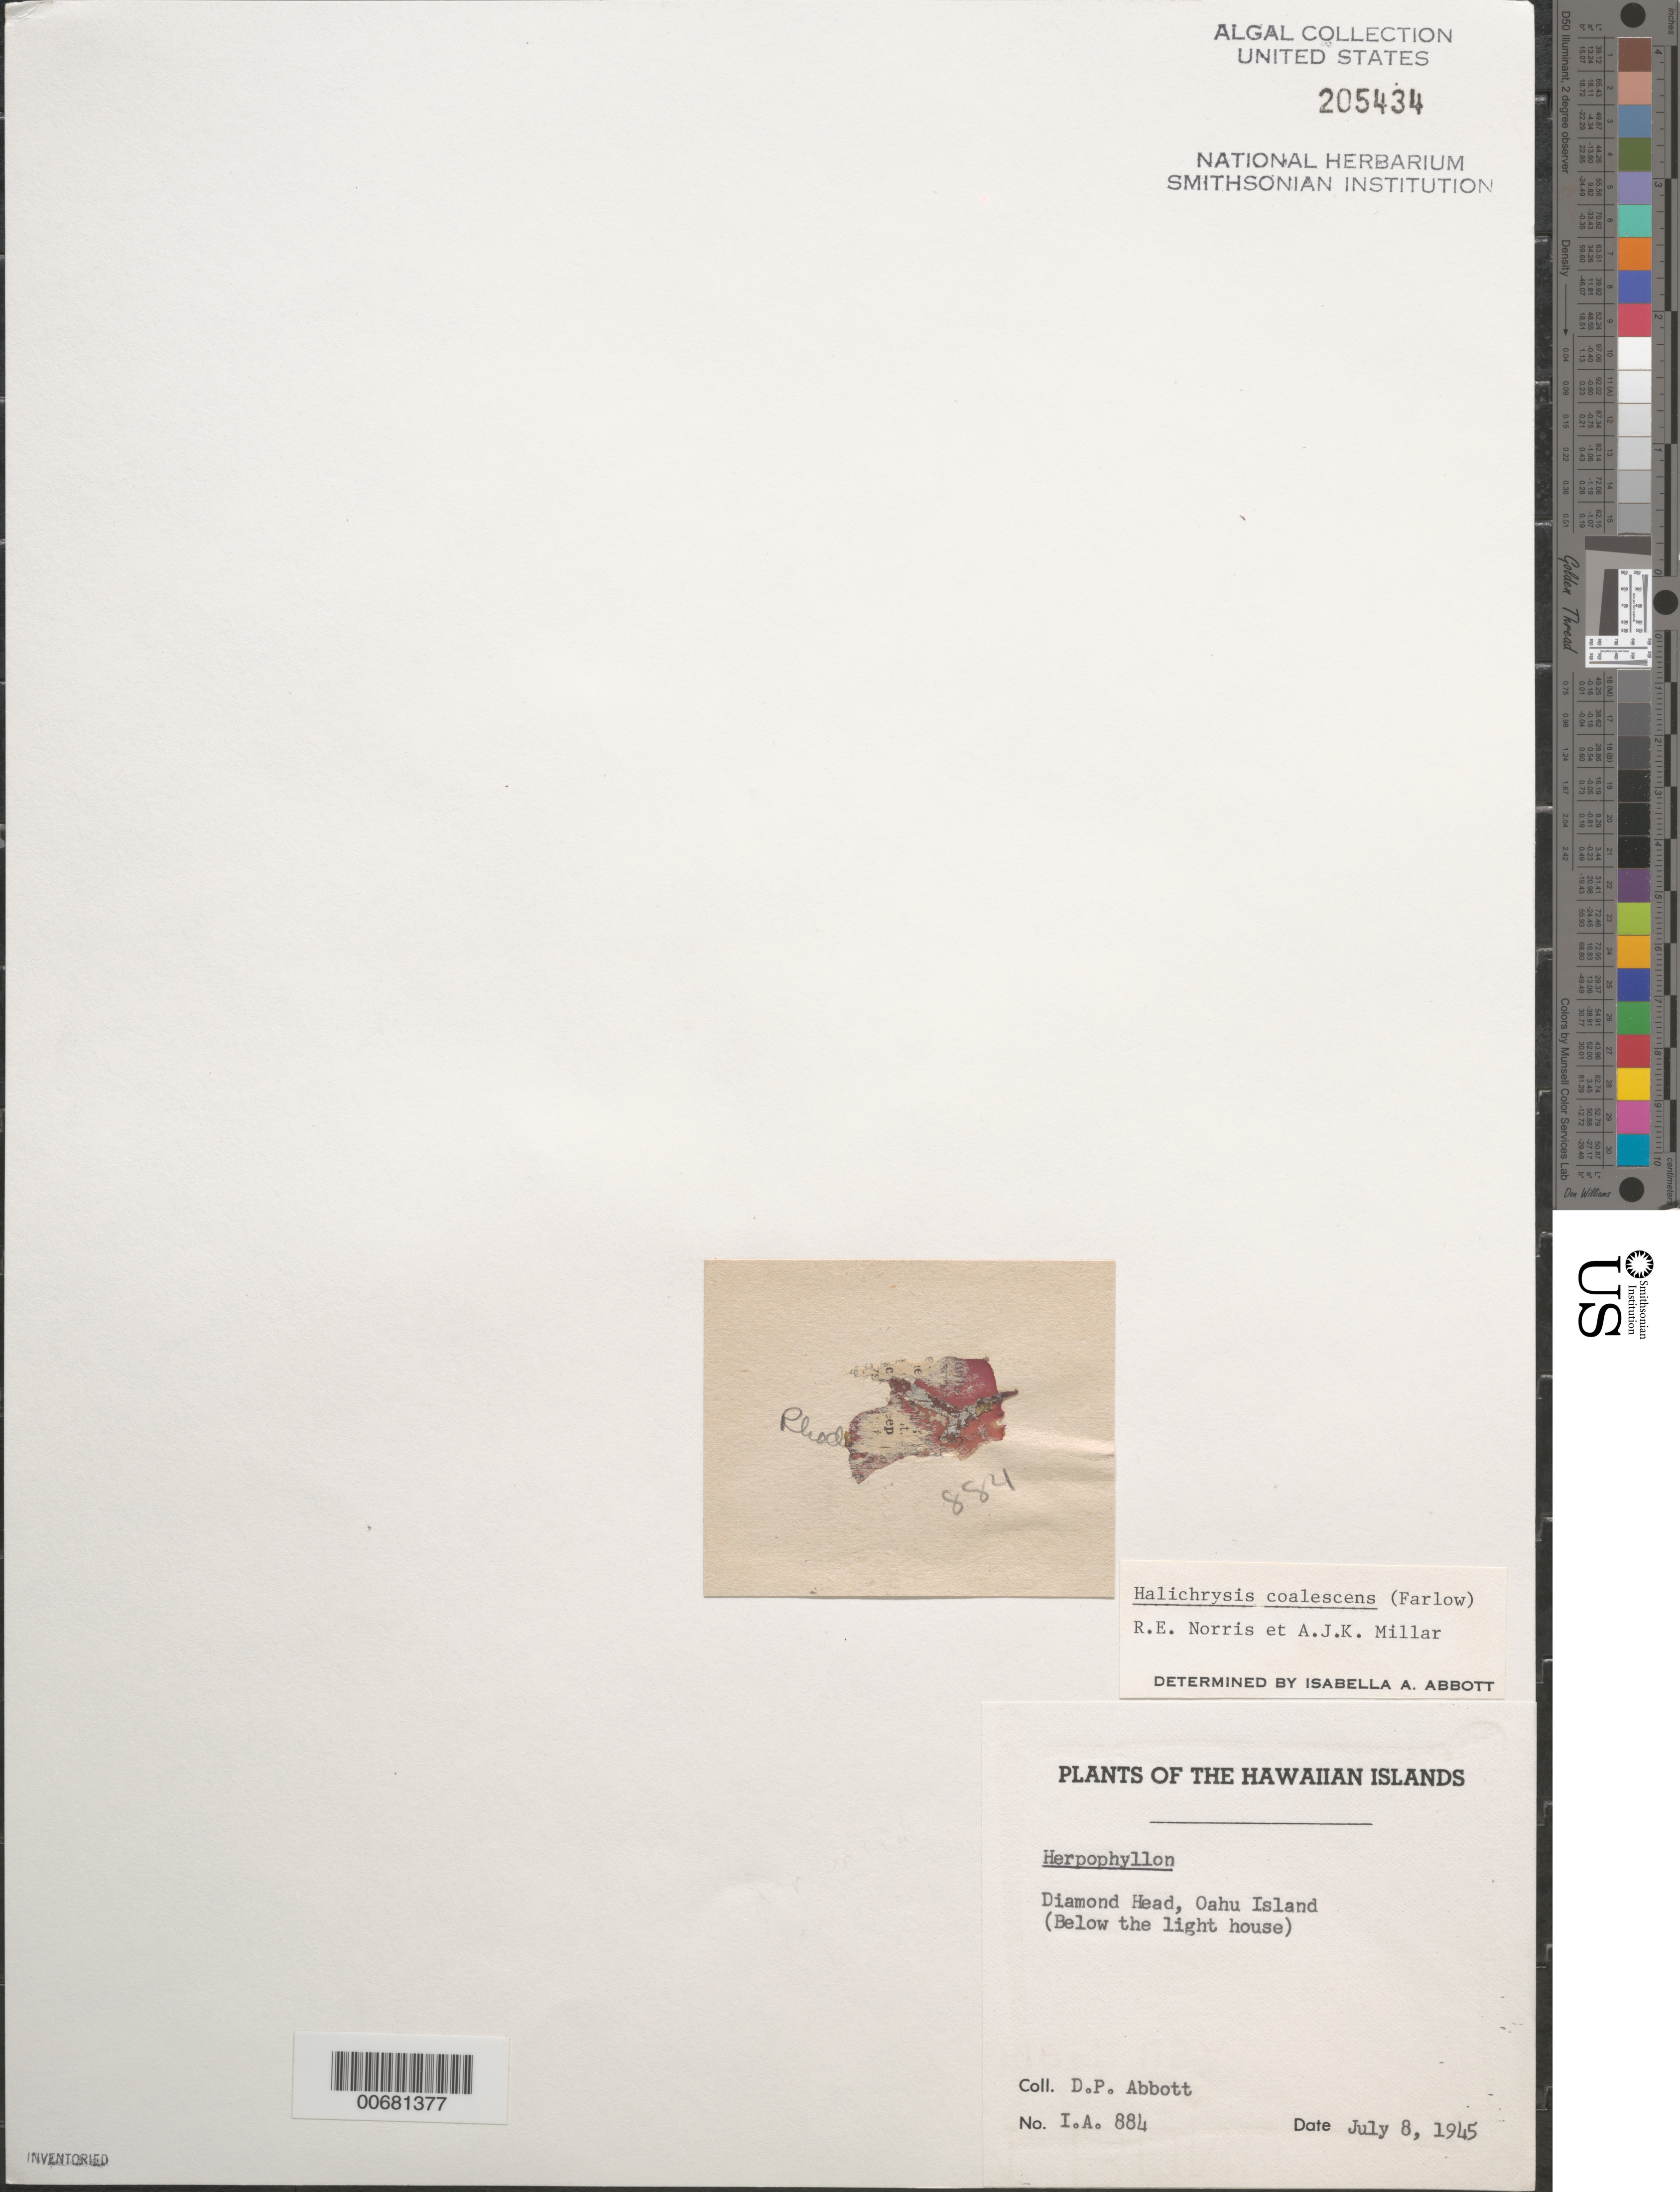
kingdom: Plantae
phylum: Rhodophyta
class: Florideophyceae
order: Rhodymeniales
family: Rhodymeniaceae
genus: Drouetia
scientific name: Drouetia coalescens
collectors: D. P. Abbott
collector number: IAA 884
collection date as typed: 08 Jul 1945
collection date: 1945-07-08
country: United States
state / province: Hawaii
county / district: Honolulu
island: Oahu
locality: Diamond Head below the lighthouse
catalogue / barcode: US 205434